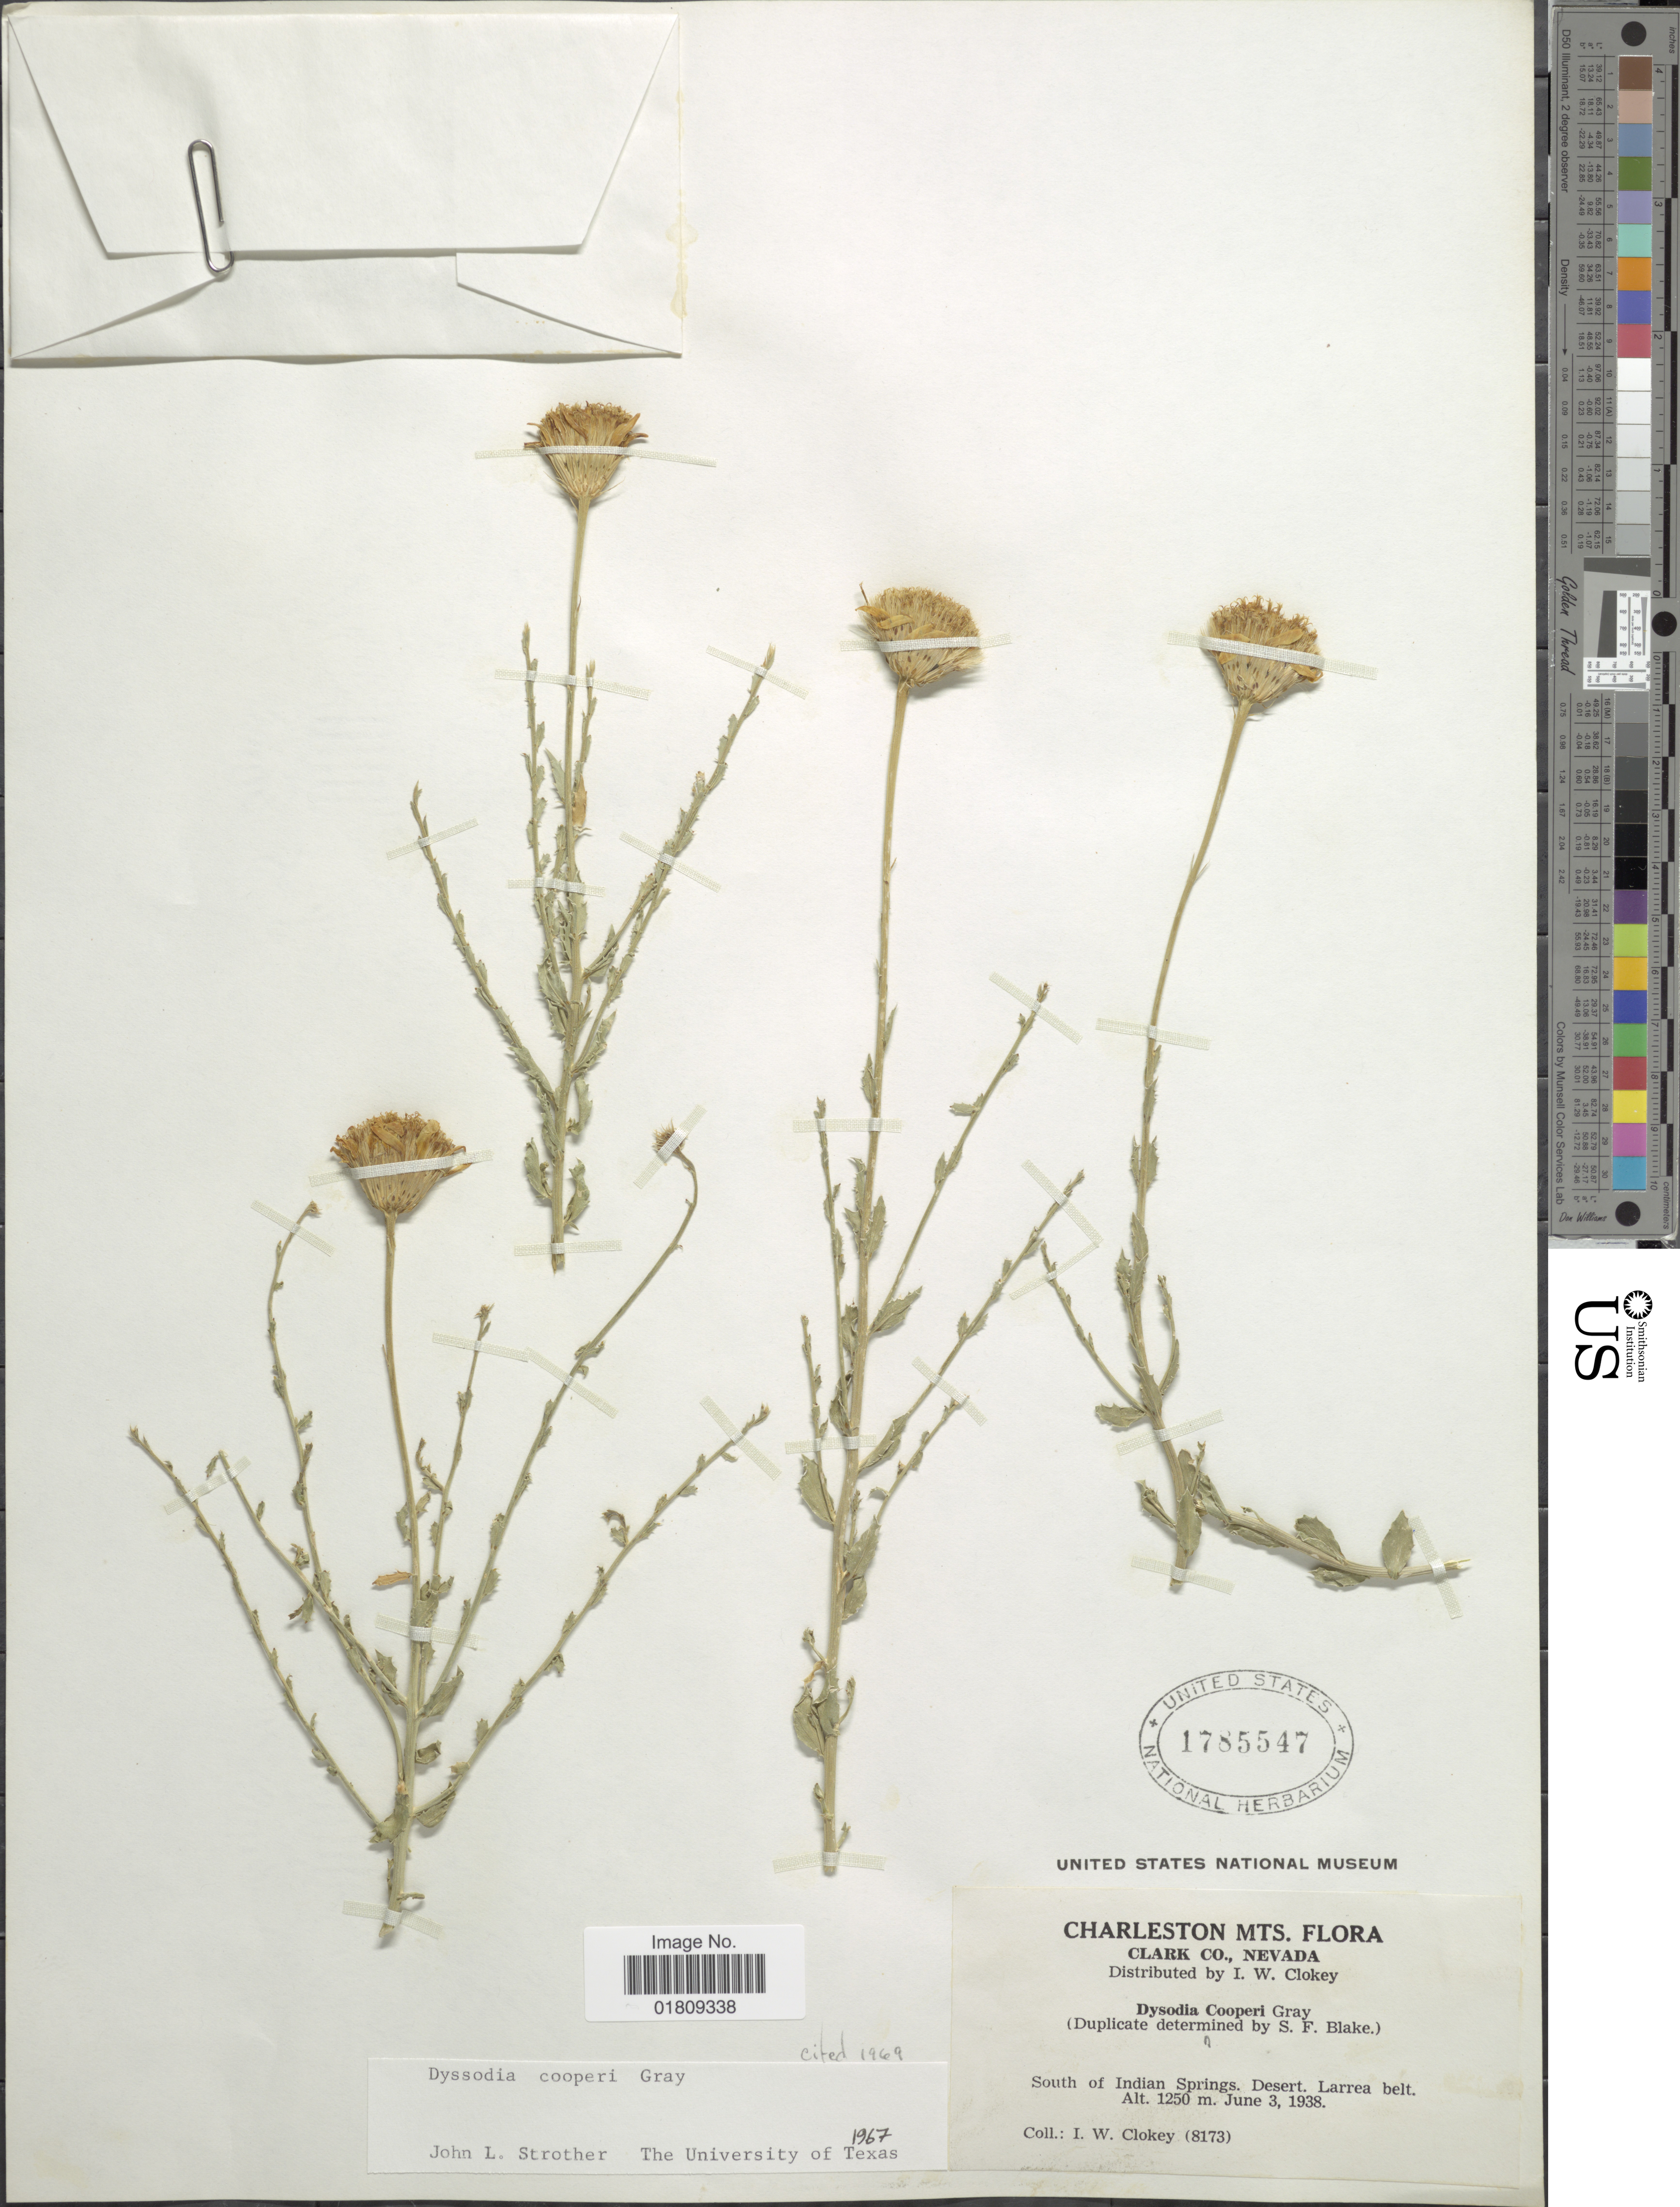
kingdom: Plantae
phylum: Tracheophyta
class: Magnoliopsida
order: Asterales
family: Asteraceae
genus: Dyssodia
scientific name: Dyssodia cooperi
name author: A. Gray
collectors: I. W. Clokey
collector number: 8173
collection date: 1938-06-03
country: United States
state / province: Nevada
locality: Charleston Mts., Clark Co., south of Indian Springs, Desert. Larrea belt.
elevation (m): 1250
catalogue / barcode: US 1785547